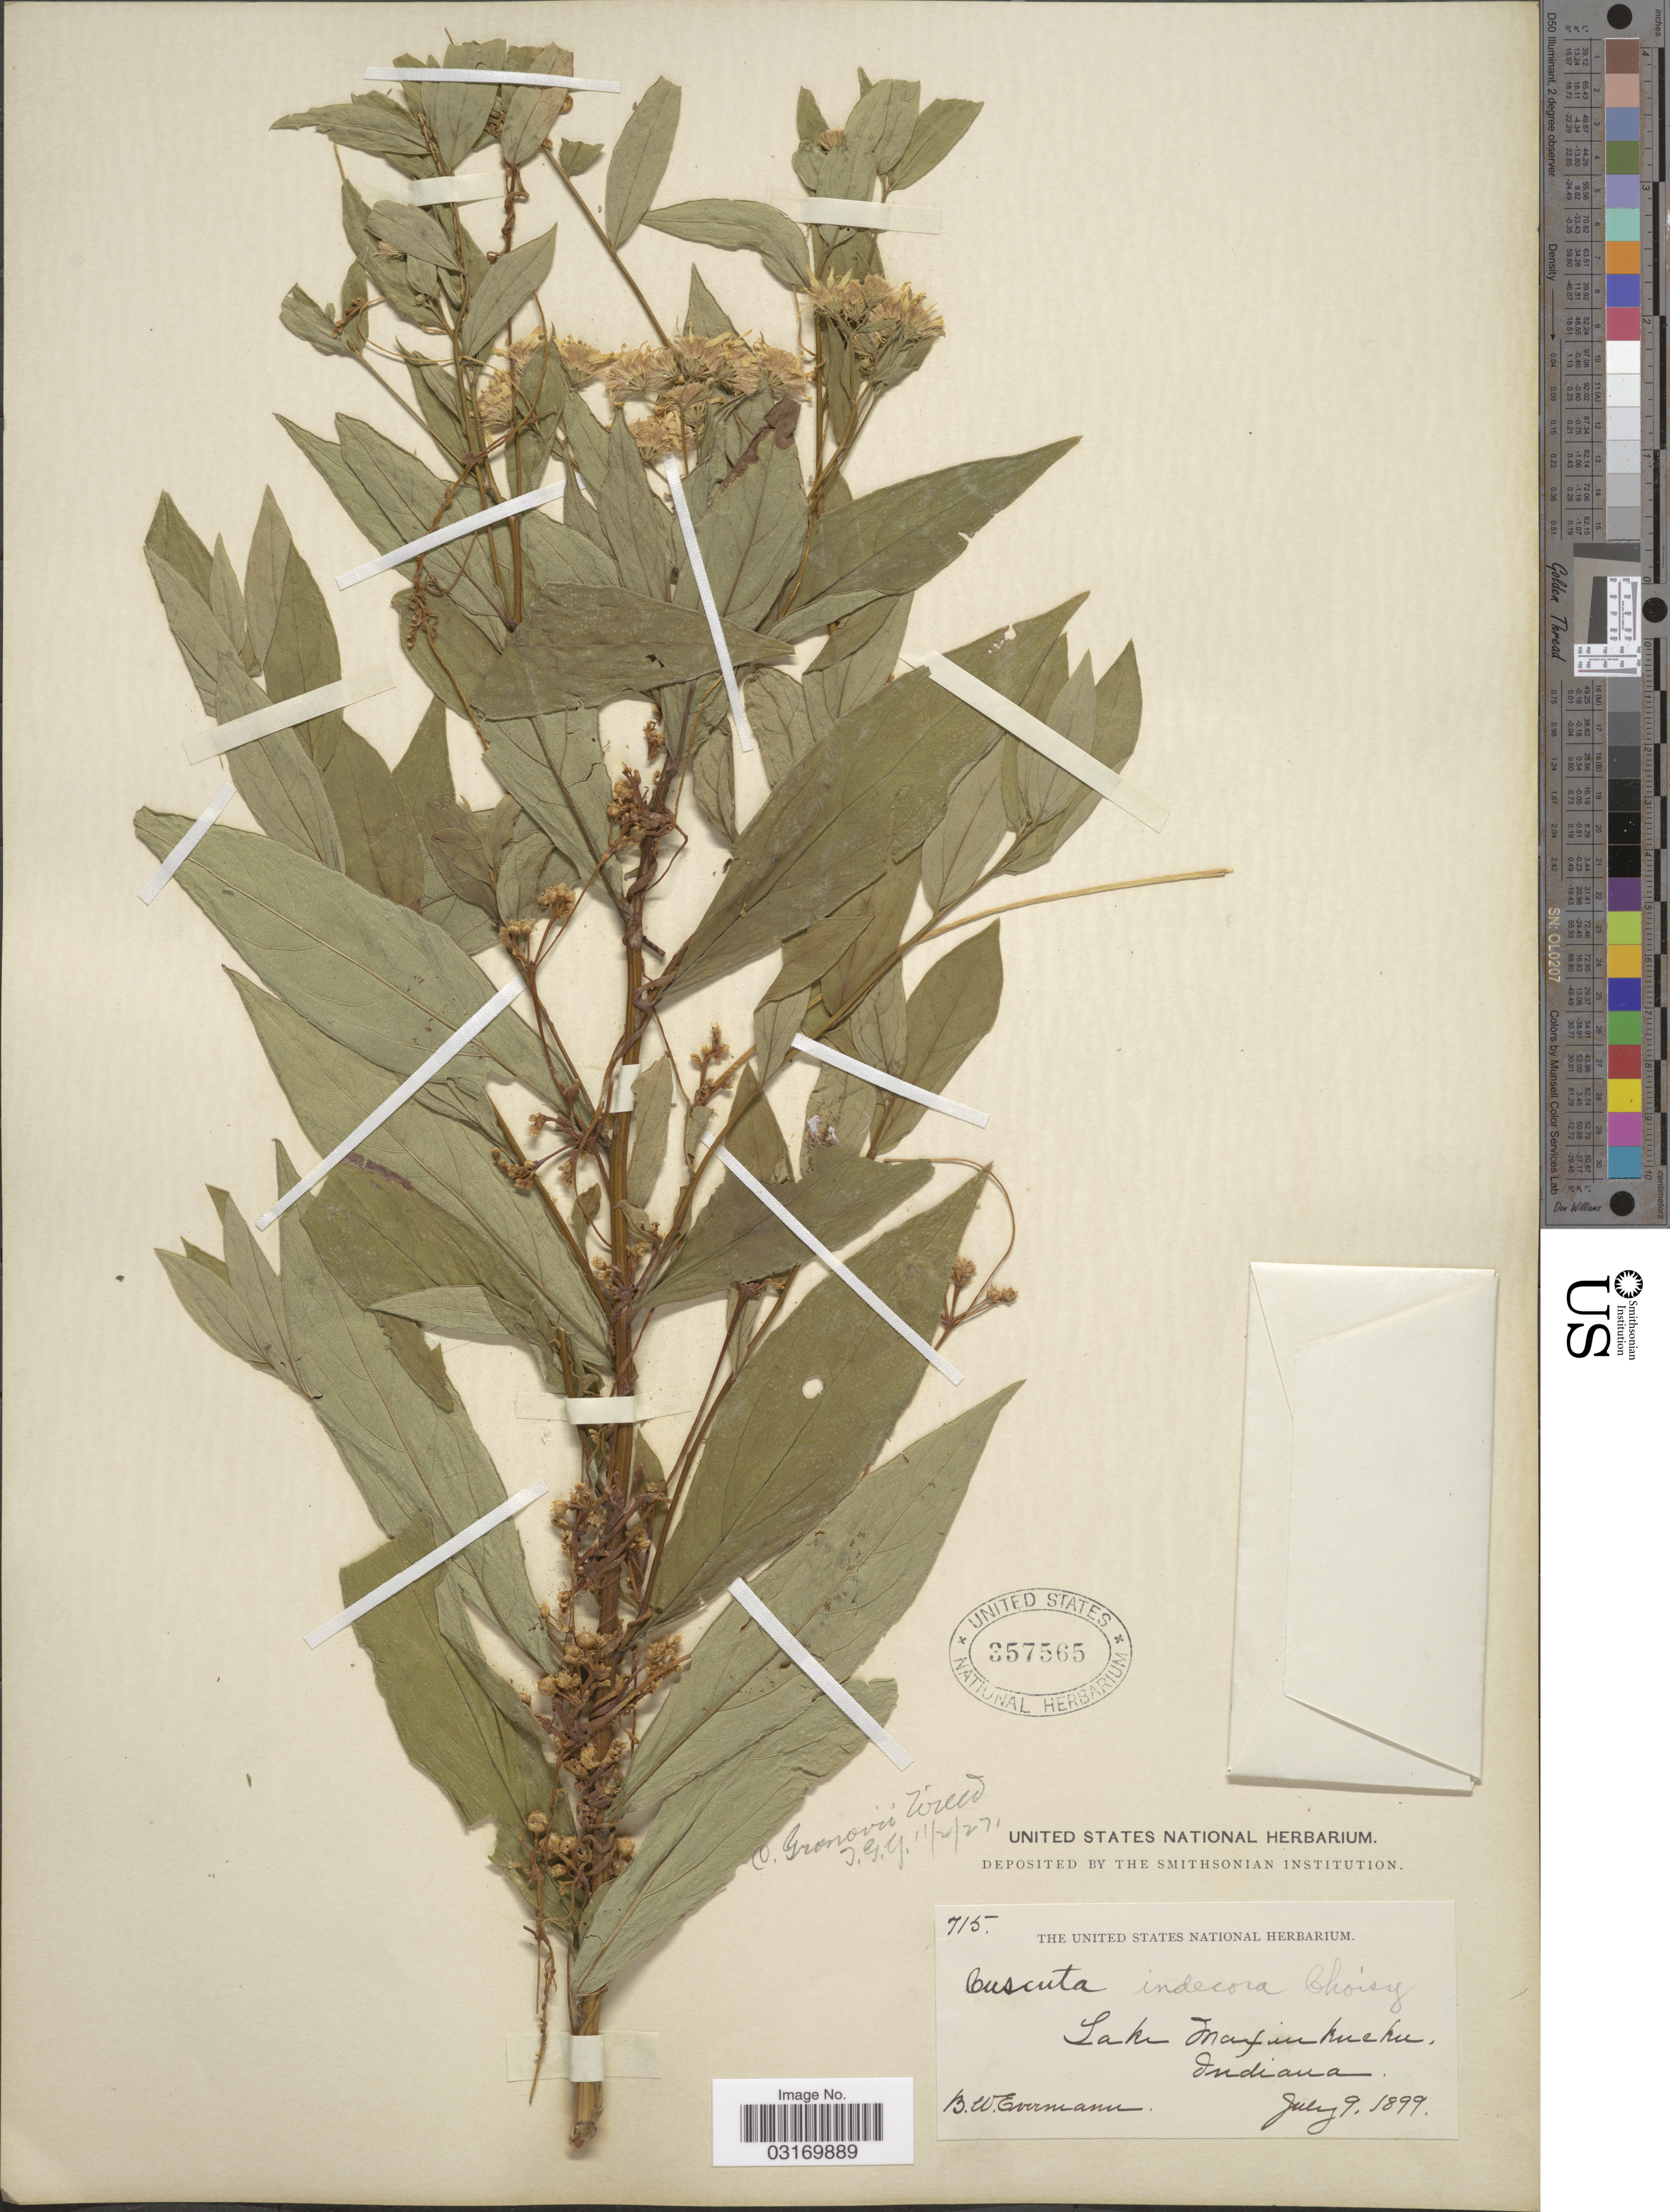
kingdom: Plantae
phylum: Tracheophyta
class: Magnoliopsida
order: Solanales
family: Convolvulaceae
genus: Cuscuta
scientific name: Cuscuta gronovii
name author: Willd. ex Schult.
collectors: B. W. Evermann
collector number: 715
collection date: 1899-07-09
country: United States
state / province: Indiana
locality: Lake Maxinkuckee.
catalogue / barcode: US 357565